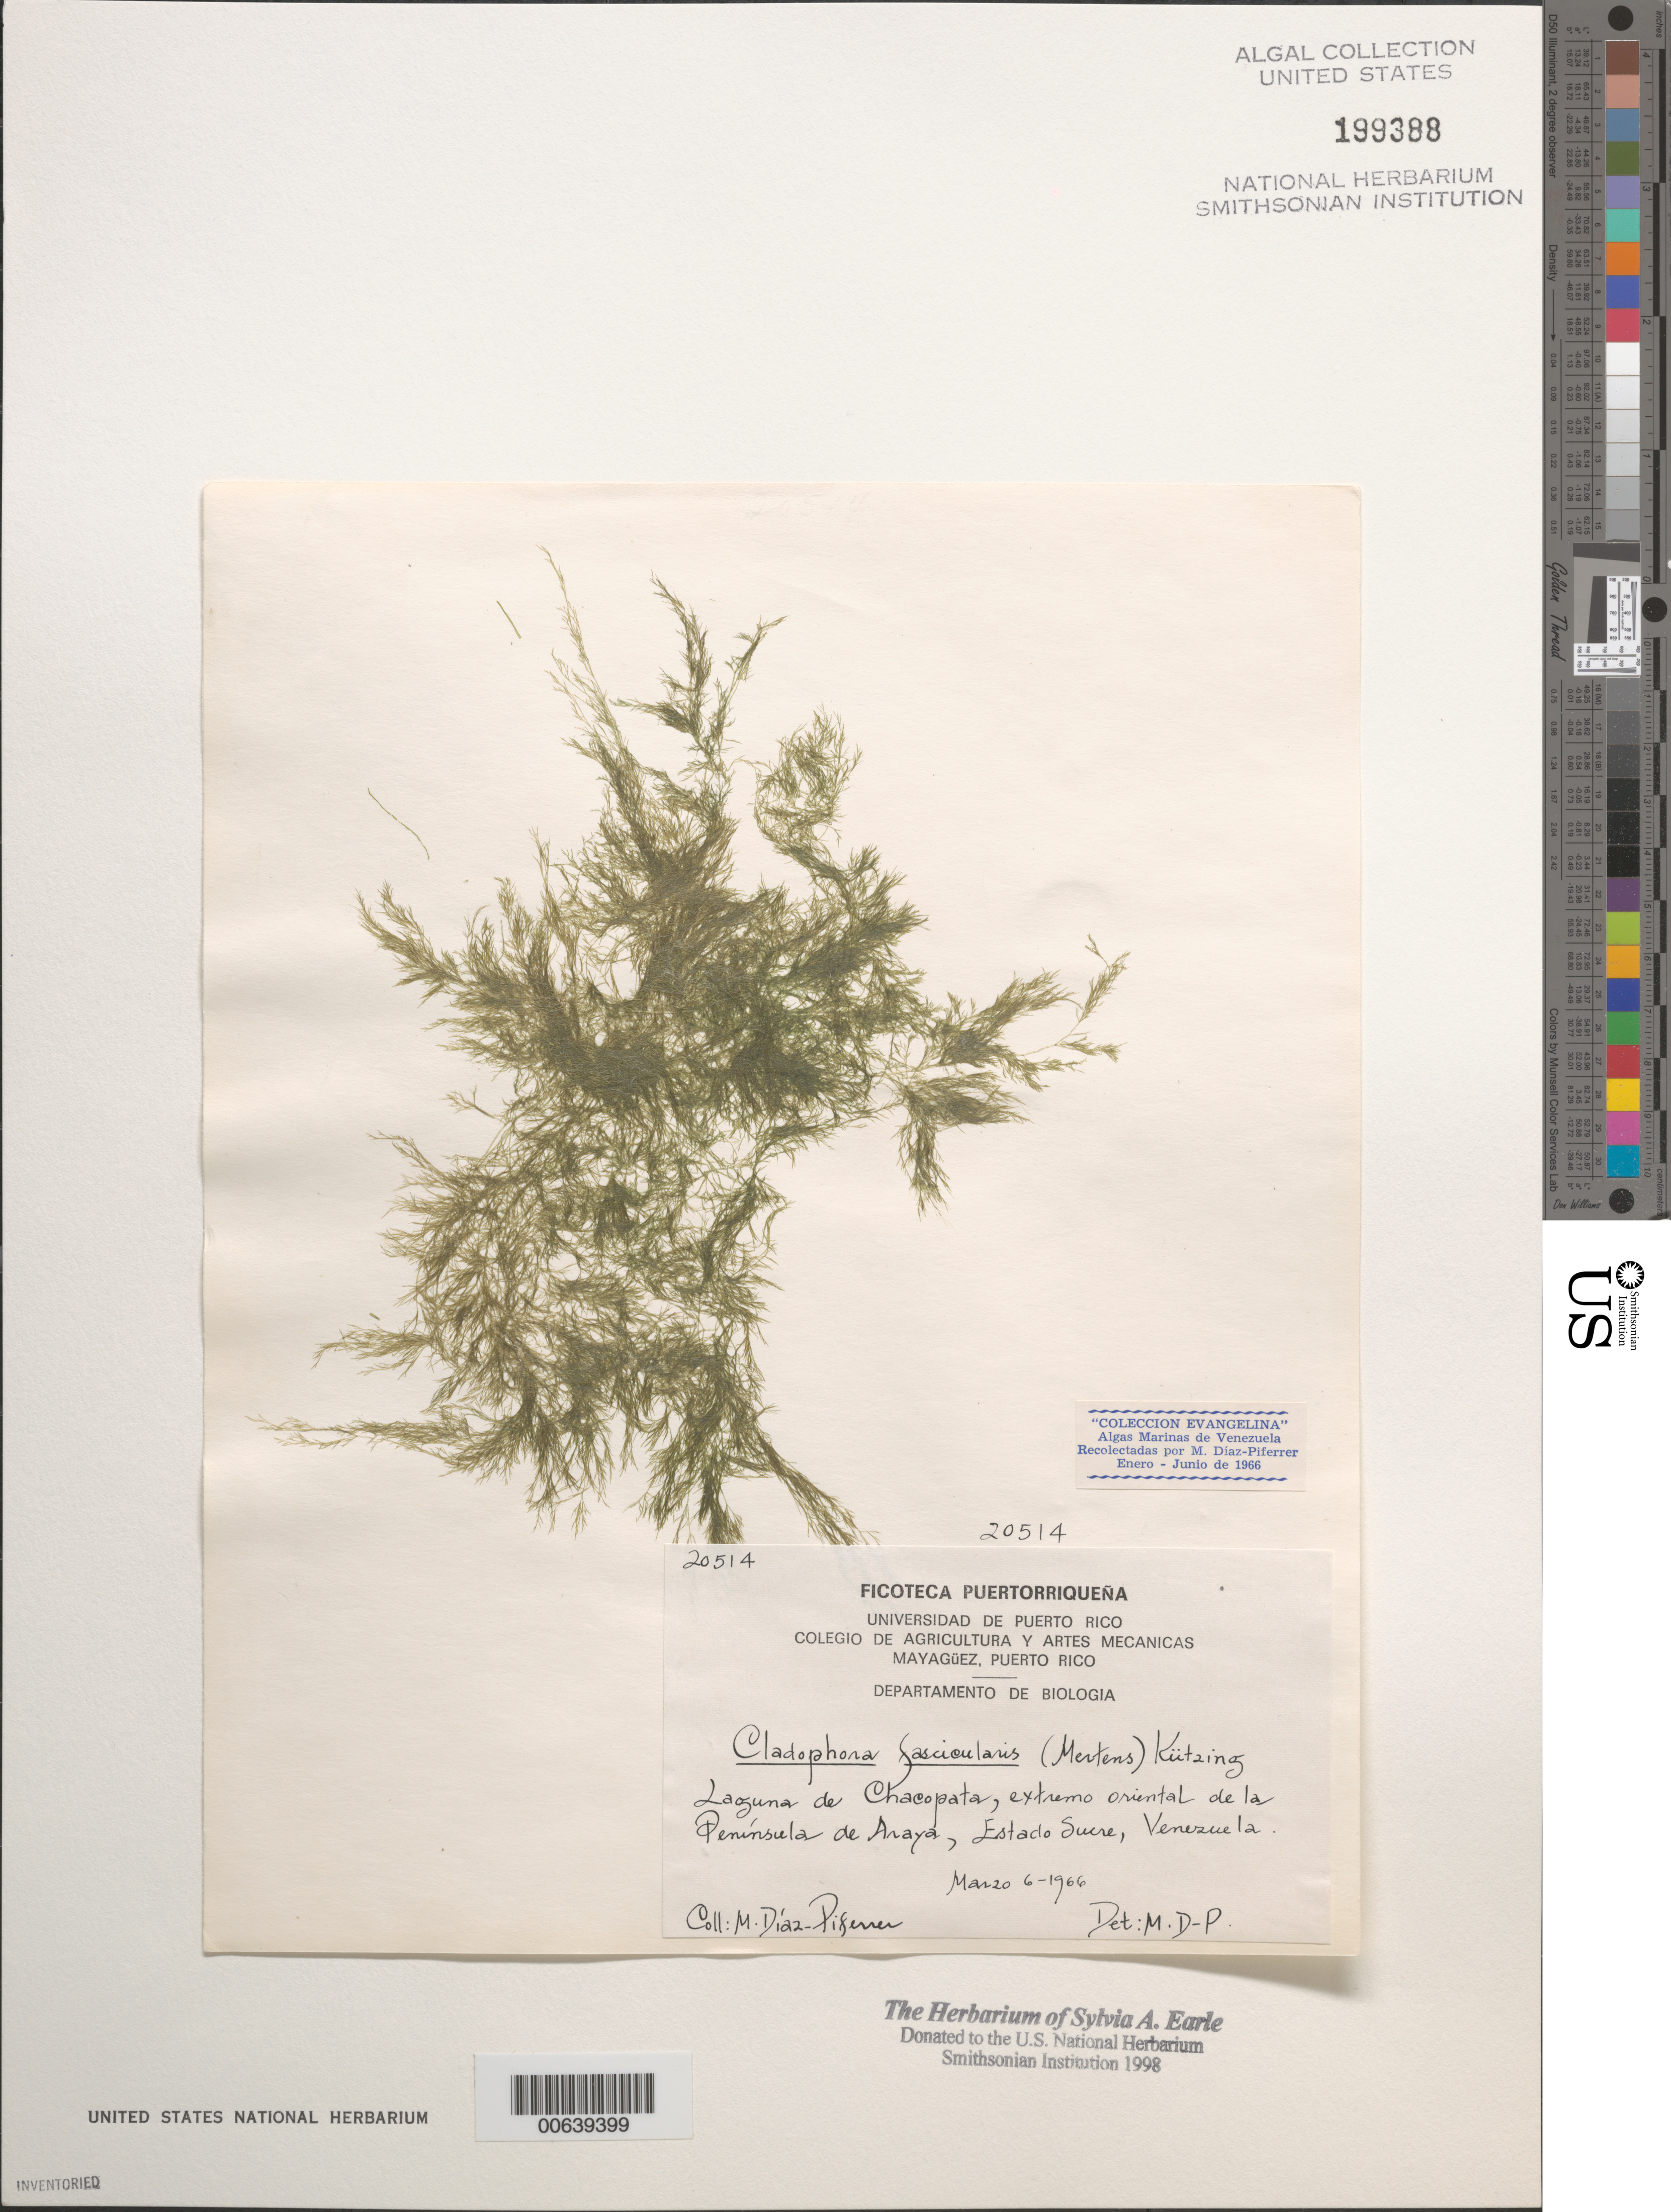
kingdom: Plantae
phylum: Chlorophyta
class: Ulvophyceae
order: Ulvales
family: Ulvaceae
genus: Ulva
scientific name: Ulva linza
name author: L.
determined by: Algae name updating Project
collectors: M. Diaz-Piferrer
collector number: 20514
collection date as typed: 06 Mar 1966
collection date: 1966-03-06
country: Venezuela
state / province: Sucre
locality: Laguna de chacopata, peninsula de araya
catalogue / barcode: US 199388